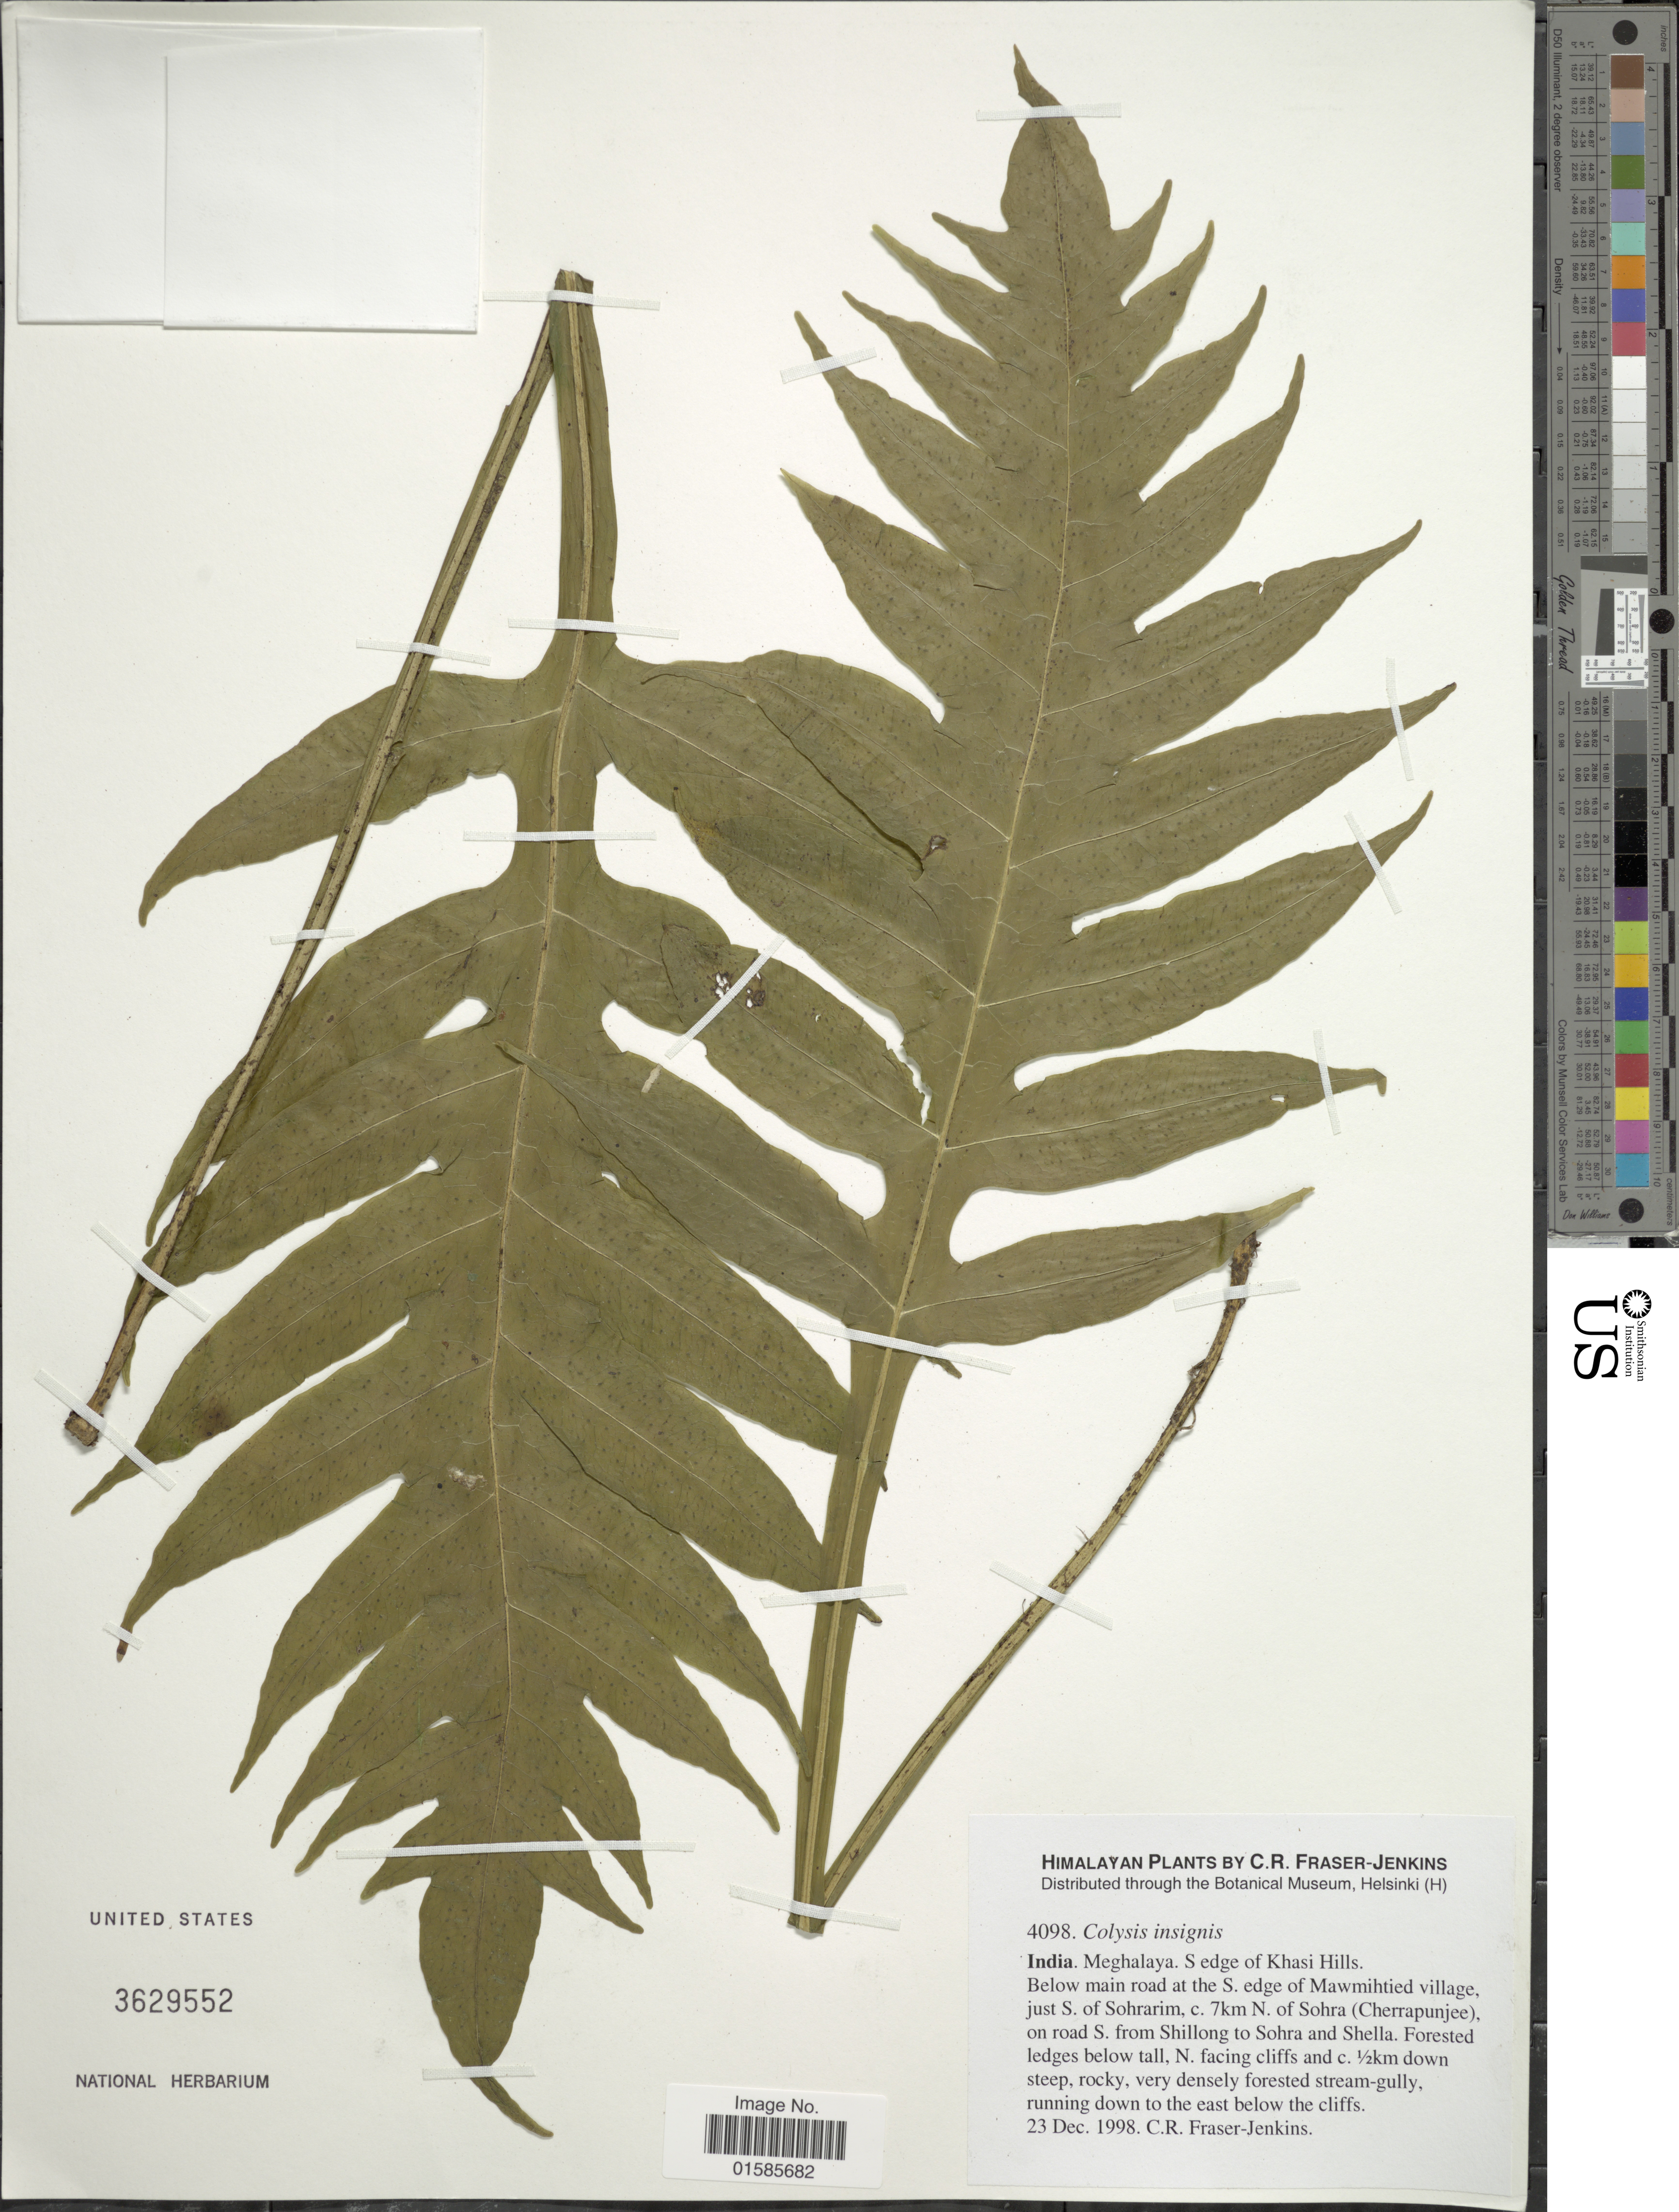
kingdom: Plantae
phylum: Tracheophyta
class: Polypodiopsida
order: Polypodiales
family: Polypodiaceae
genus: Microsorum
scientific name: Microsorum insigne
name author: (Blume) Copel.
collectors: C. R. Fraser-Jenkins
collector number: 4098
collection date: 1998-12-23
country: India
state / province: Meghalaya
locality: Himalayan, S edge of Khasi Hills. Below main road at the S edge of Mawmihtied village, just S. of Sohrarim, c. 7km N. of Sohra (Cherrapunjee), on road S. from Shillong to Sohra and Shella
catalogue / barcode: US 3629552